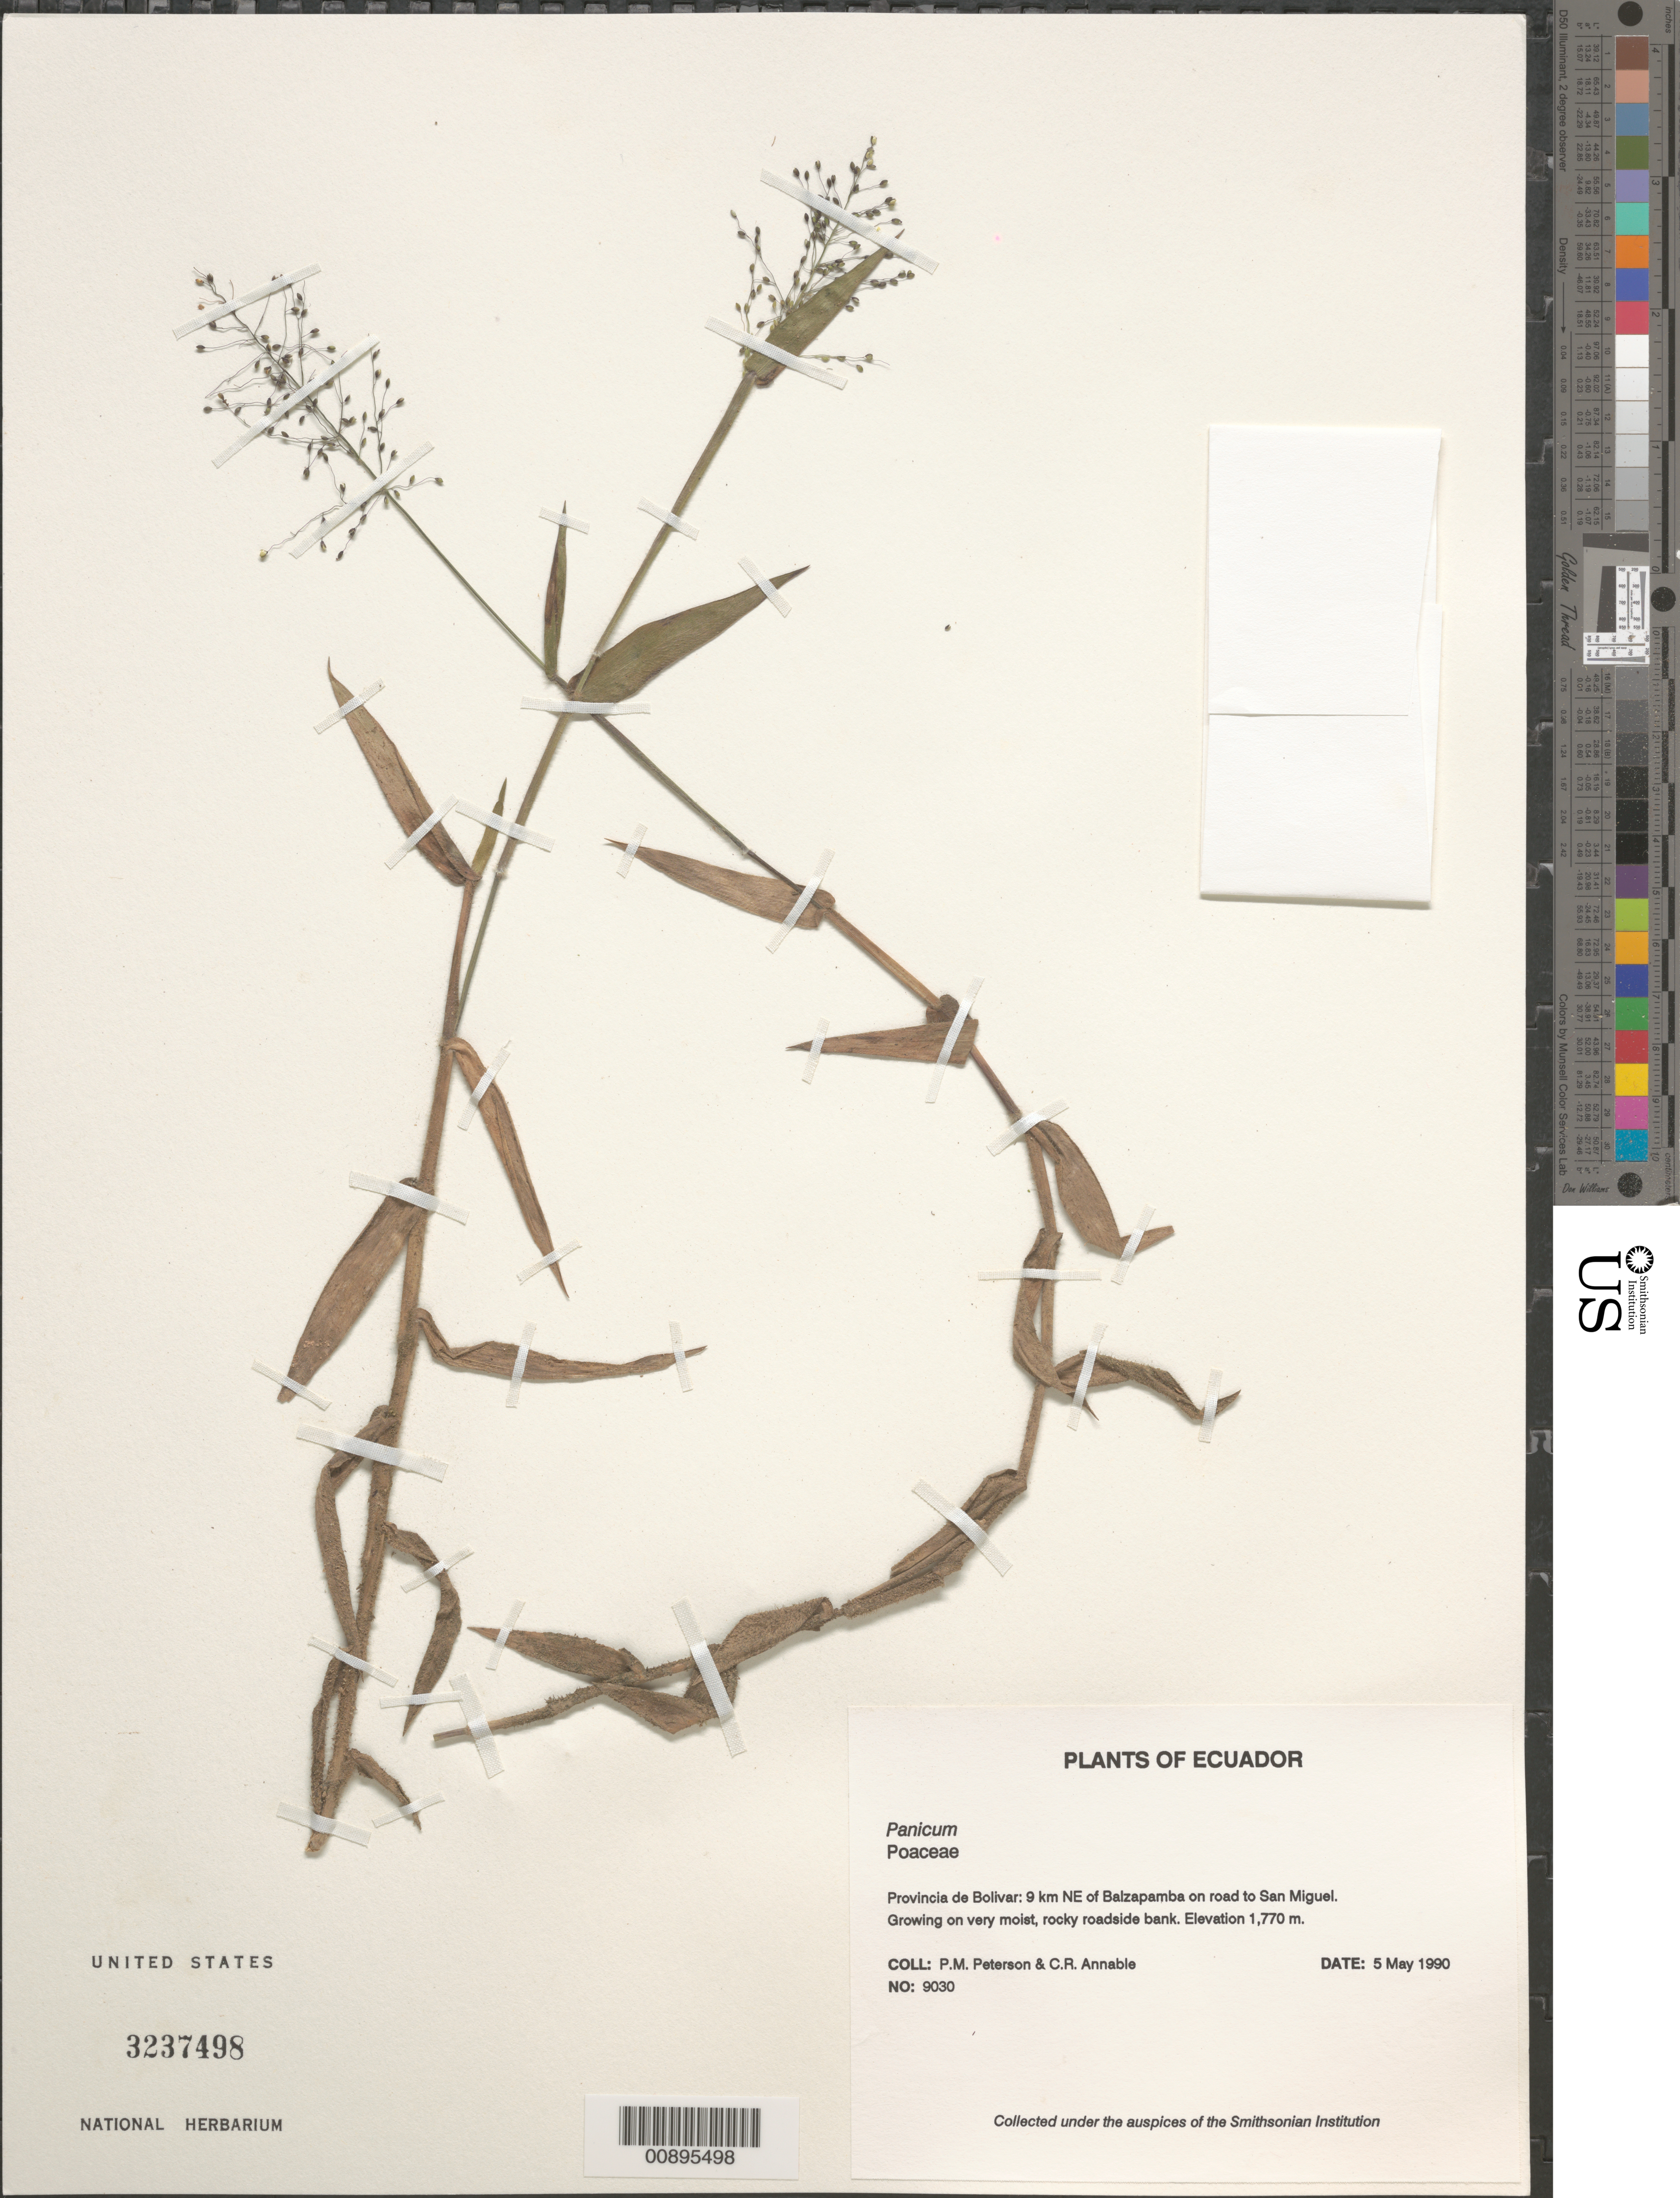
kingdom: Plantae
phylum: Tracheophyta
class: Liliopsida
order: Poales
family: Poaceae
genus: Panicum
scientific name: Panicum sp.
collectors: P. M. Peterson & C. R. Annable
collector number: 09030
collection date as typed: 05 May 1990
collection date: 1990-05-05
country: Ecuador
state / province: Bolivar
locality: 9 km NE of Balzapamba on road to San Miguel.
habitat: Growing on very moist, rocky roadside bank.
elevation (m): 1770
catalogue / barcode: US 3237498